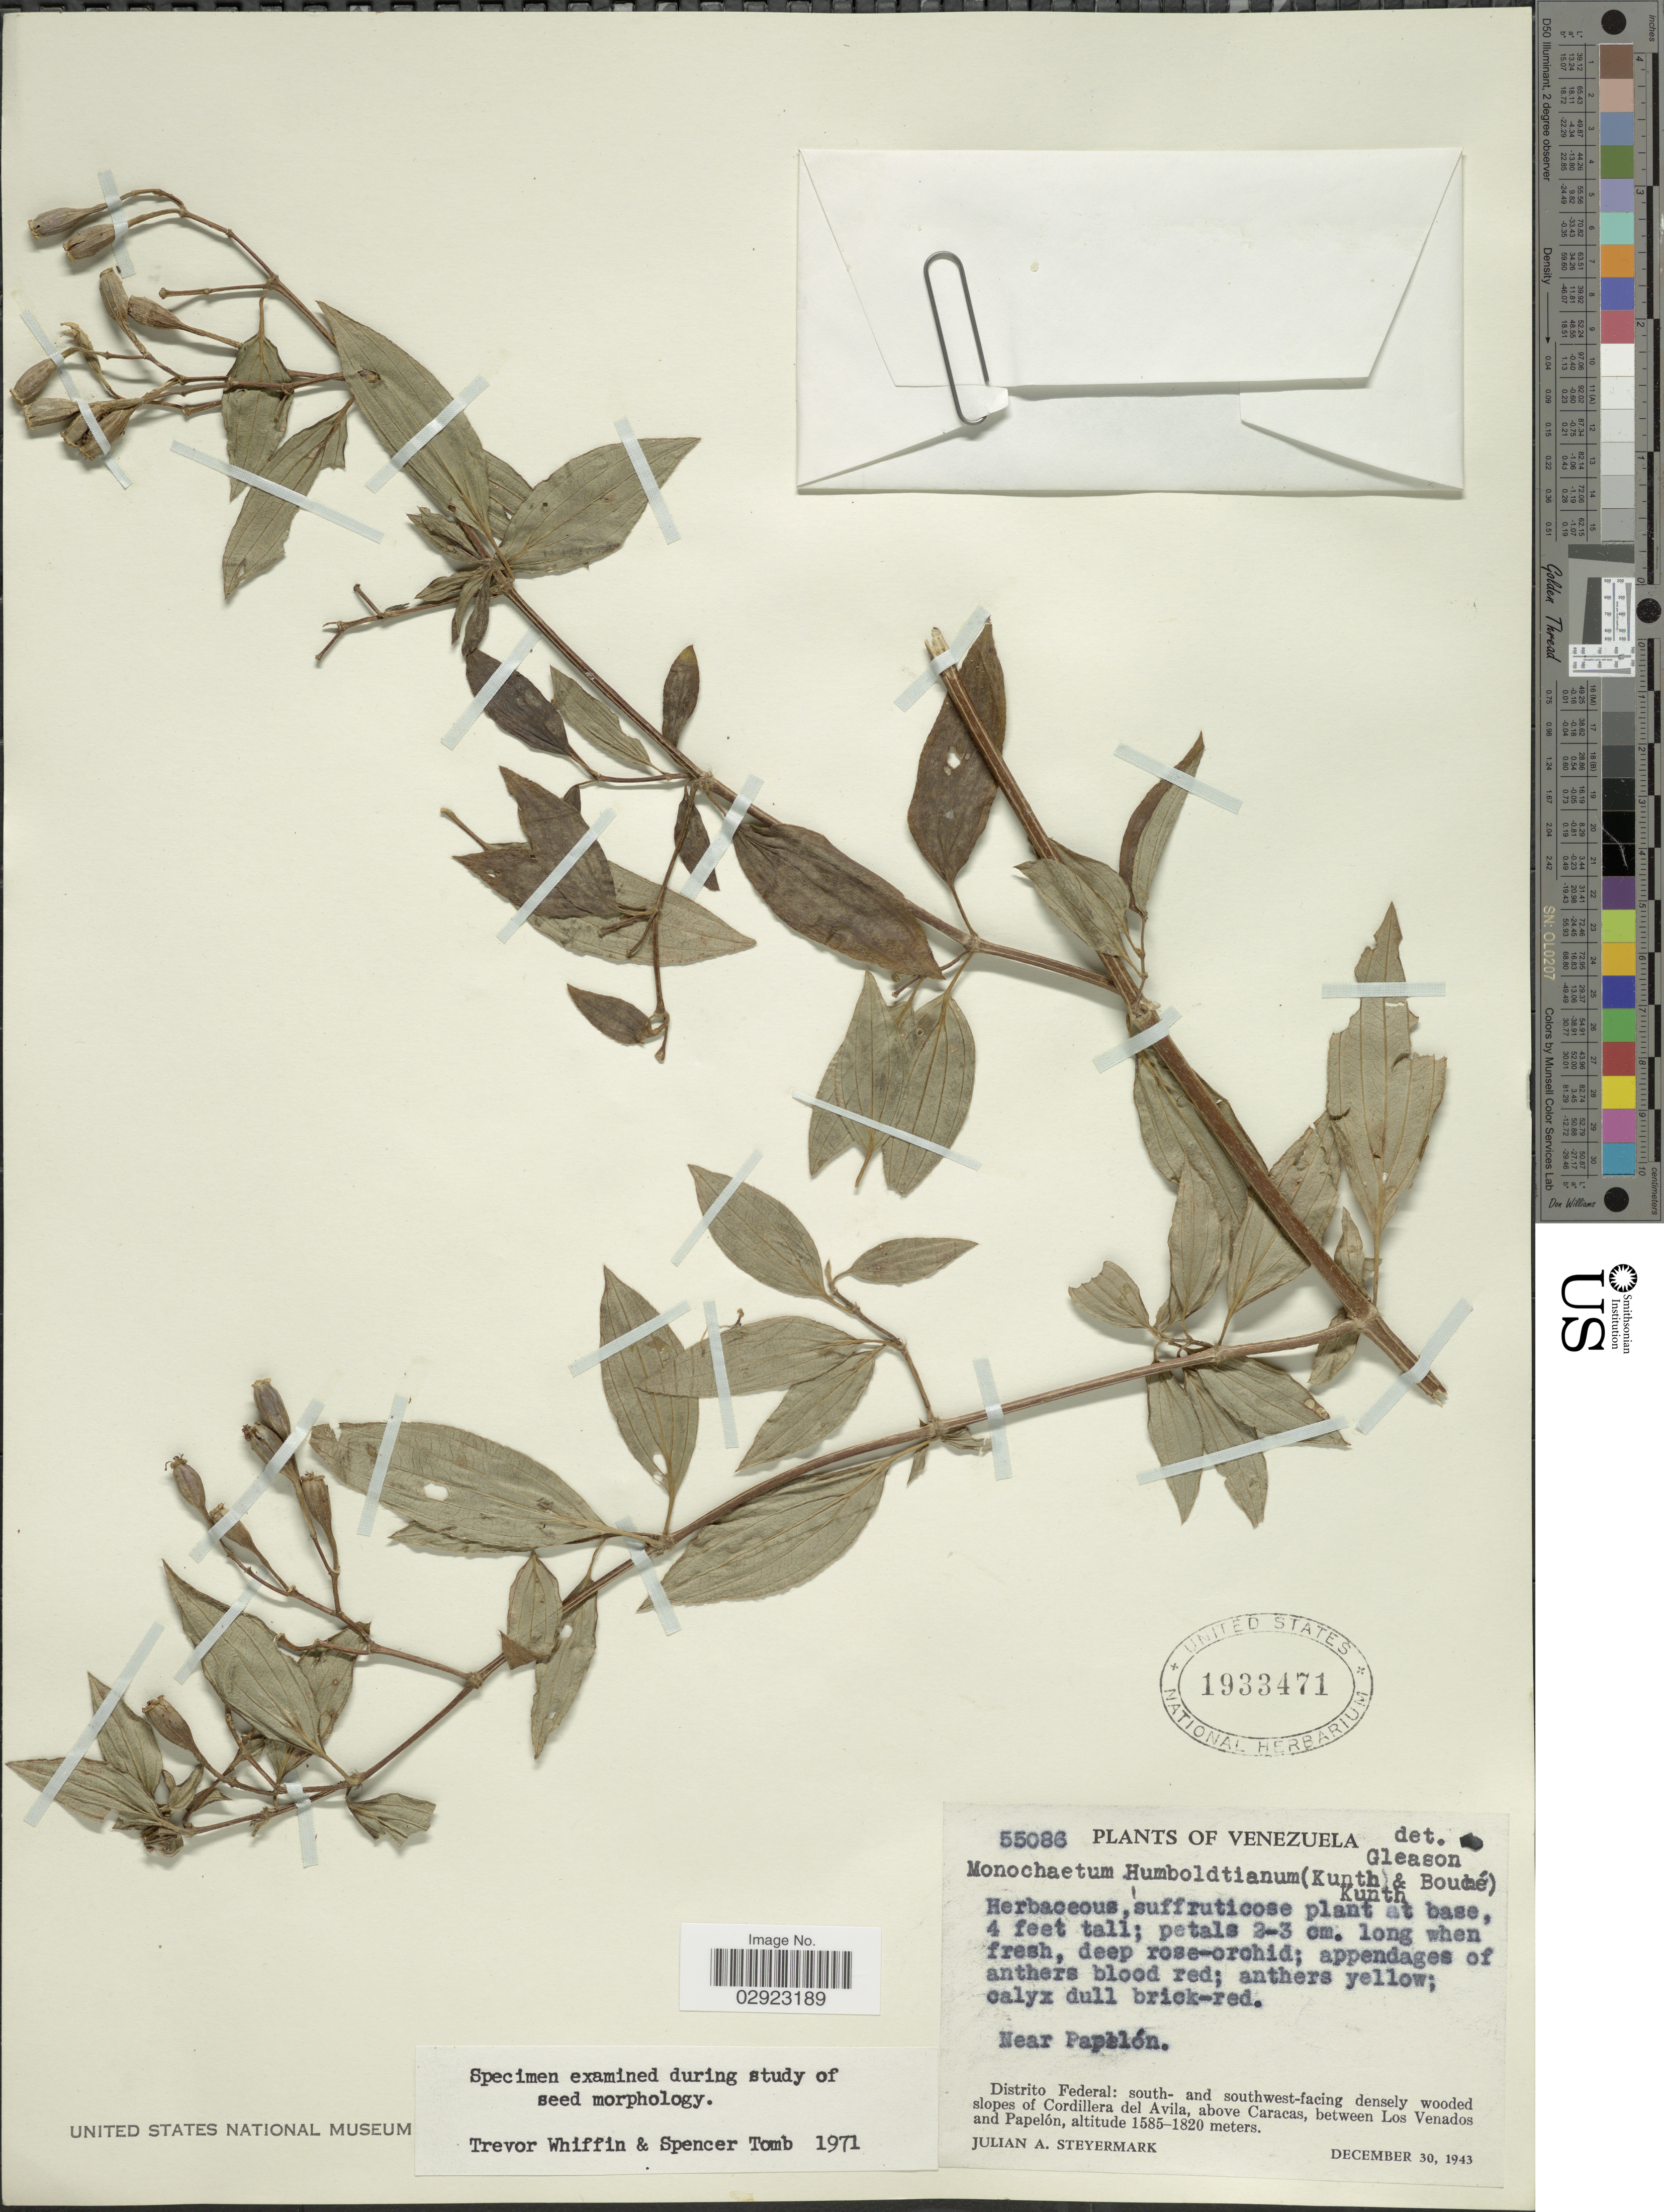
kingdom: Plantae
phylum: Tracheophyta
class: Magnoliopsida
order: Myrtales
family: Melastomataceae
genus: Monochaetum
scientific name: Monochaetum humboldtianum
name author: Kunth ex Walp.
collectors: J. Steyermark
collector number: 55086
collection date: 1943-12-30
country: Venezuela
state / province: Distrito Federal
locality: Distrito Federal: south-and southwest-facing densely wooded slopes of Cordillera del Avila, above Caracas, between Los Venados and Papelón.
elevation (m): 1585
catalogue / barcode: US 1933471